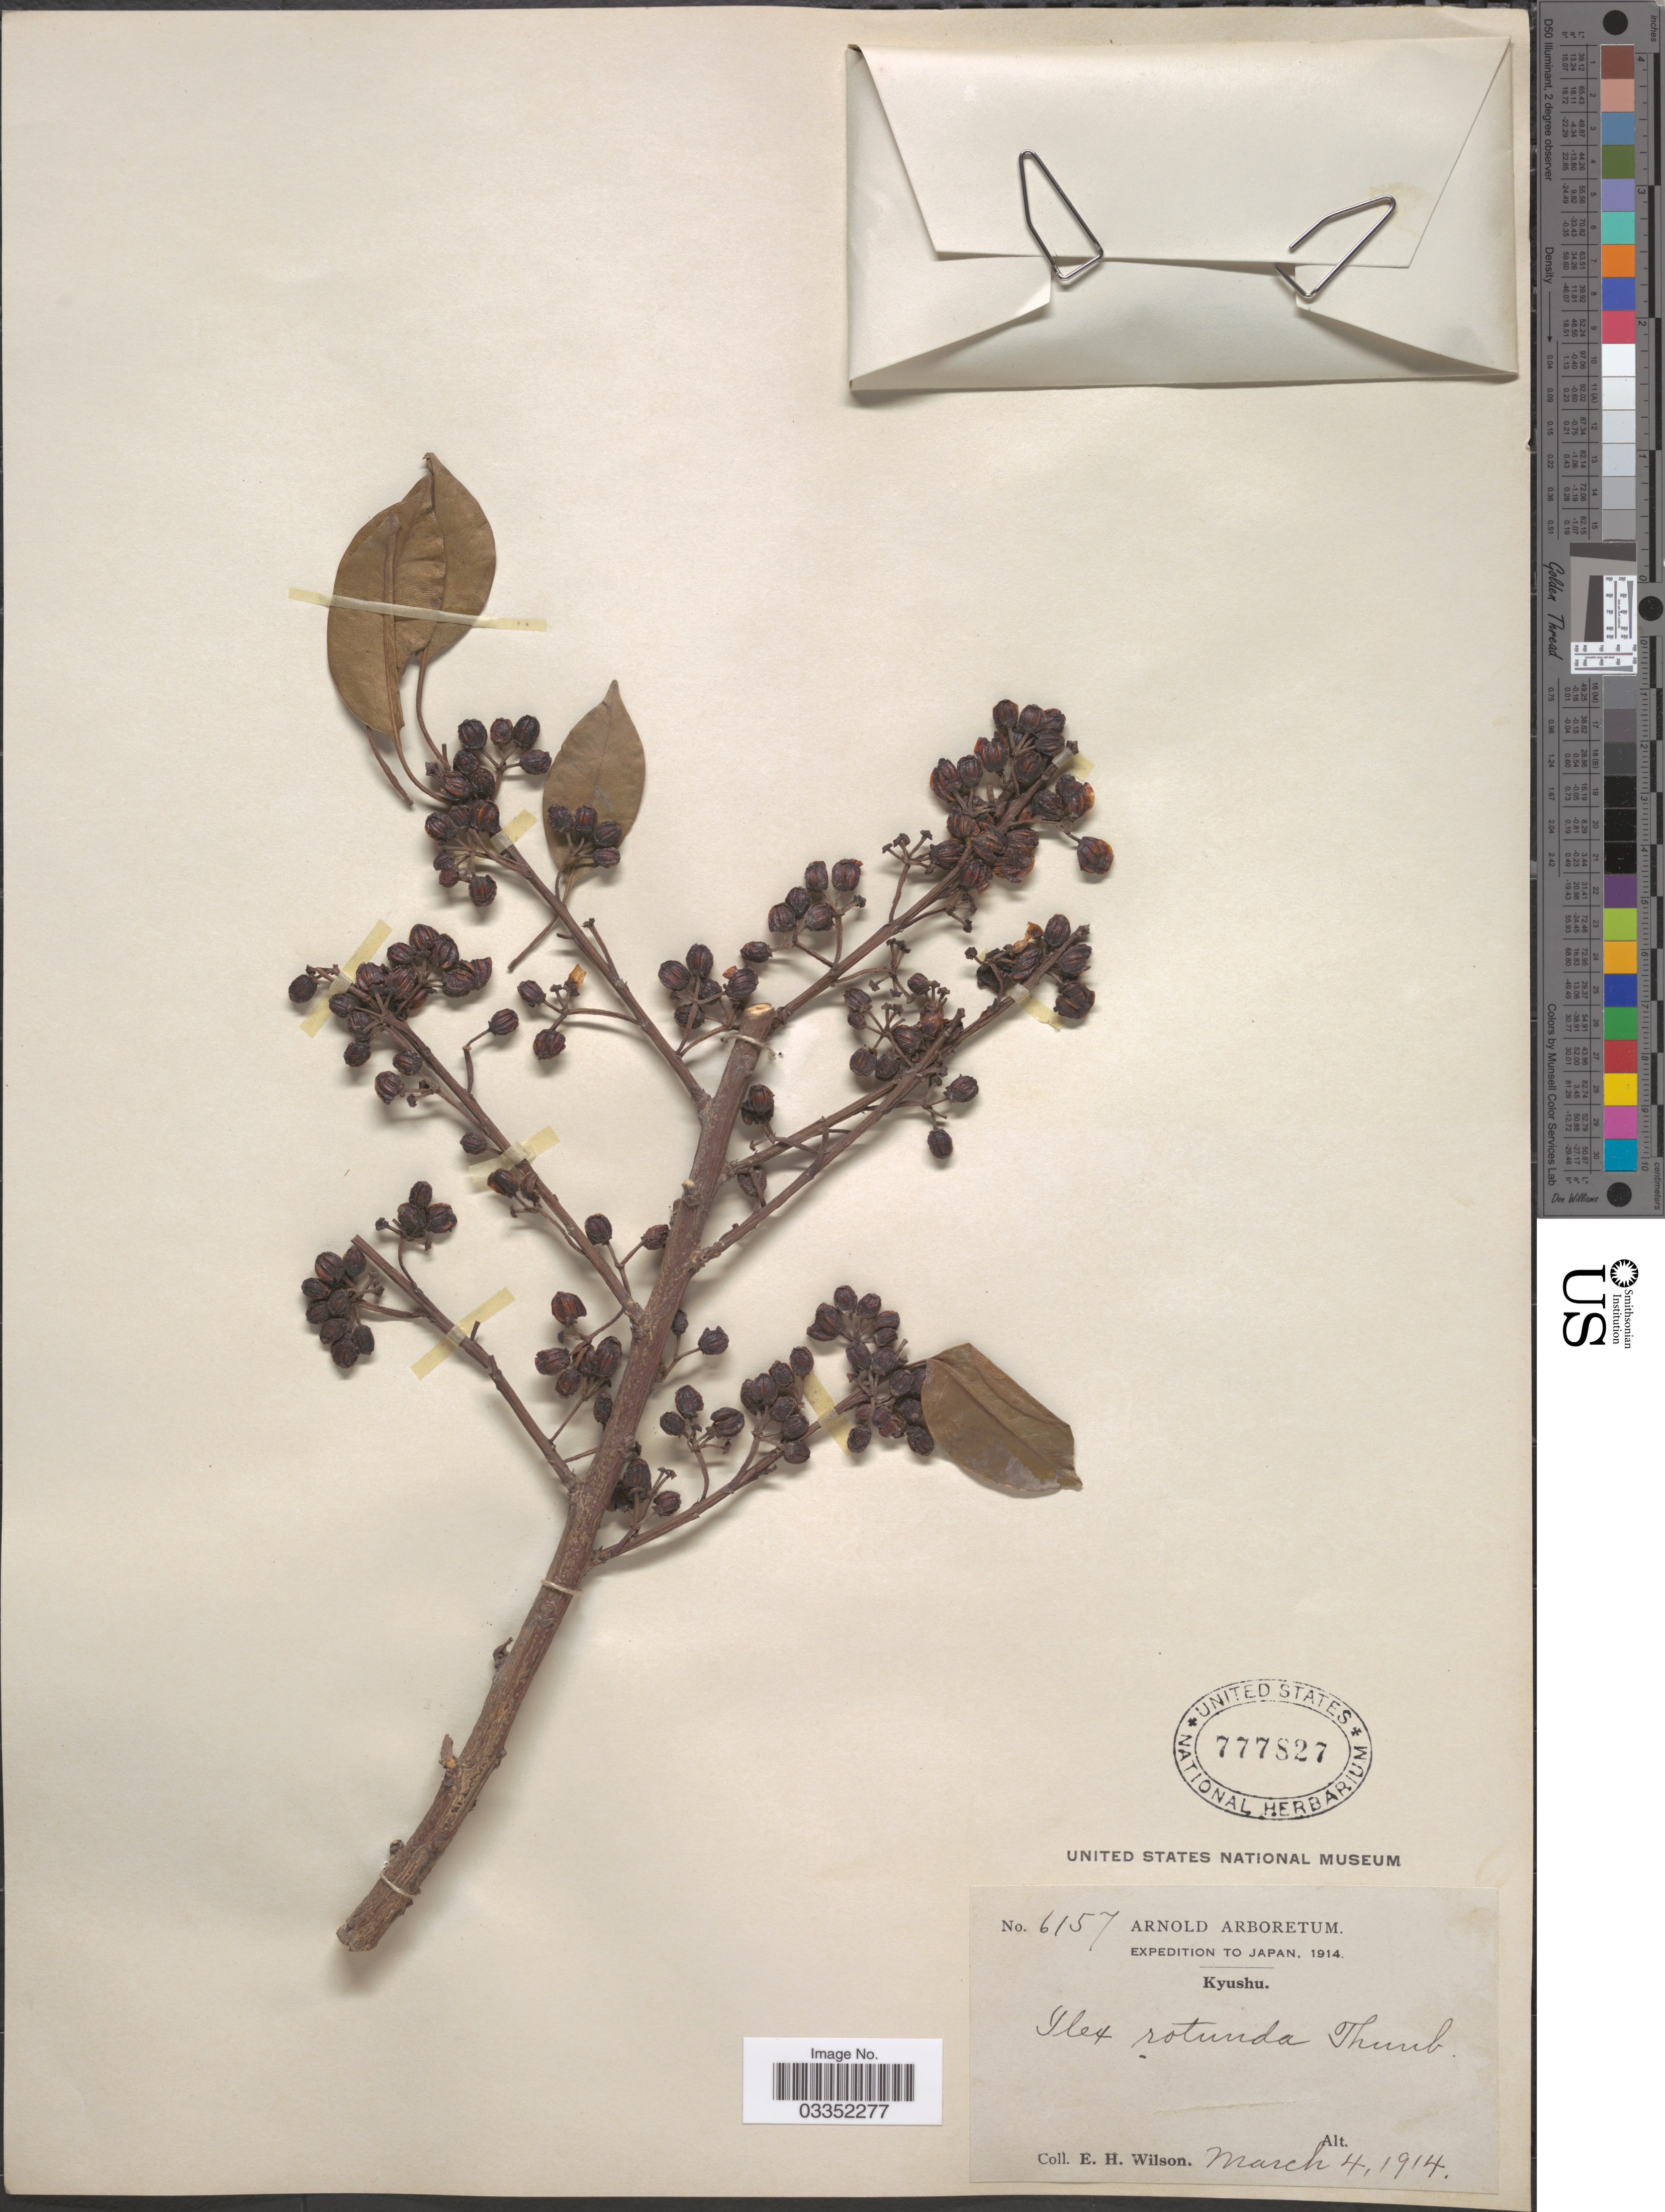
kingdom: Plantae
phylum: Tracheophyta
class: Magnoliopsida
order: Aquifoliales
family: Aquifoliaceae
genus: Ilex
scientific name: Ilex rotunda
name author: Thunb.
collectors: E. Wilson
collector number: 6157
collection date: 1914-03-04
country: Japan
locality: Kyushu.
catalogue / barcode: US 777827